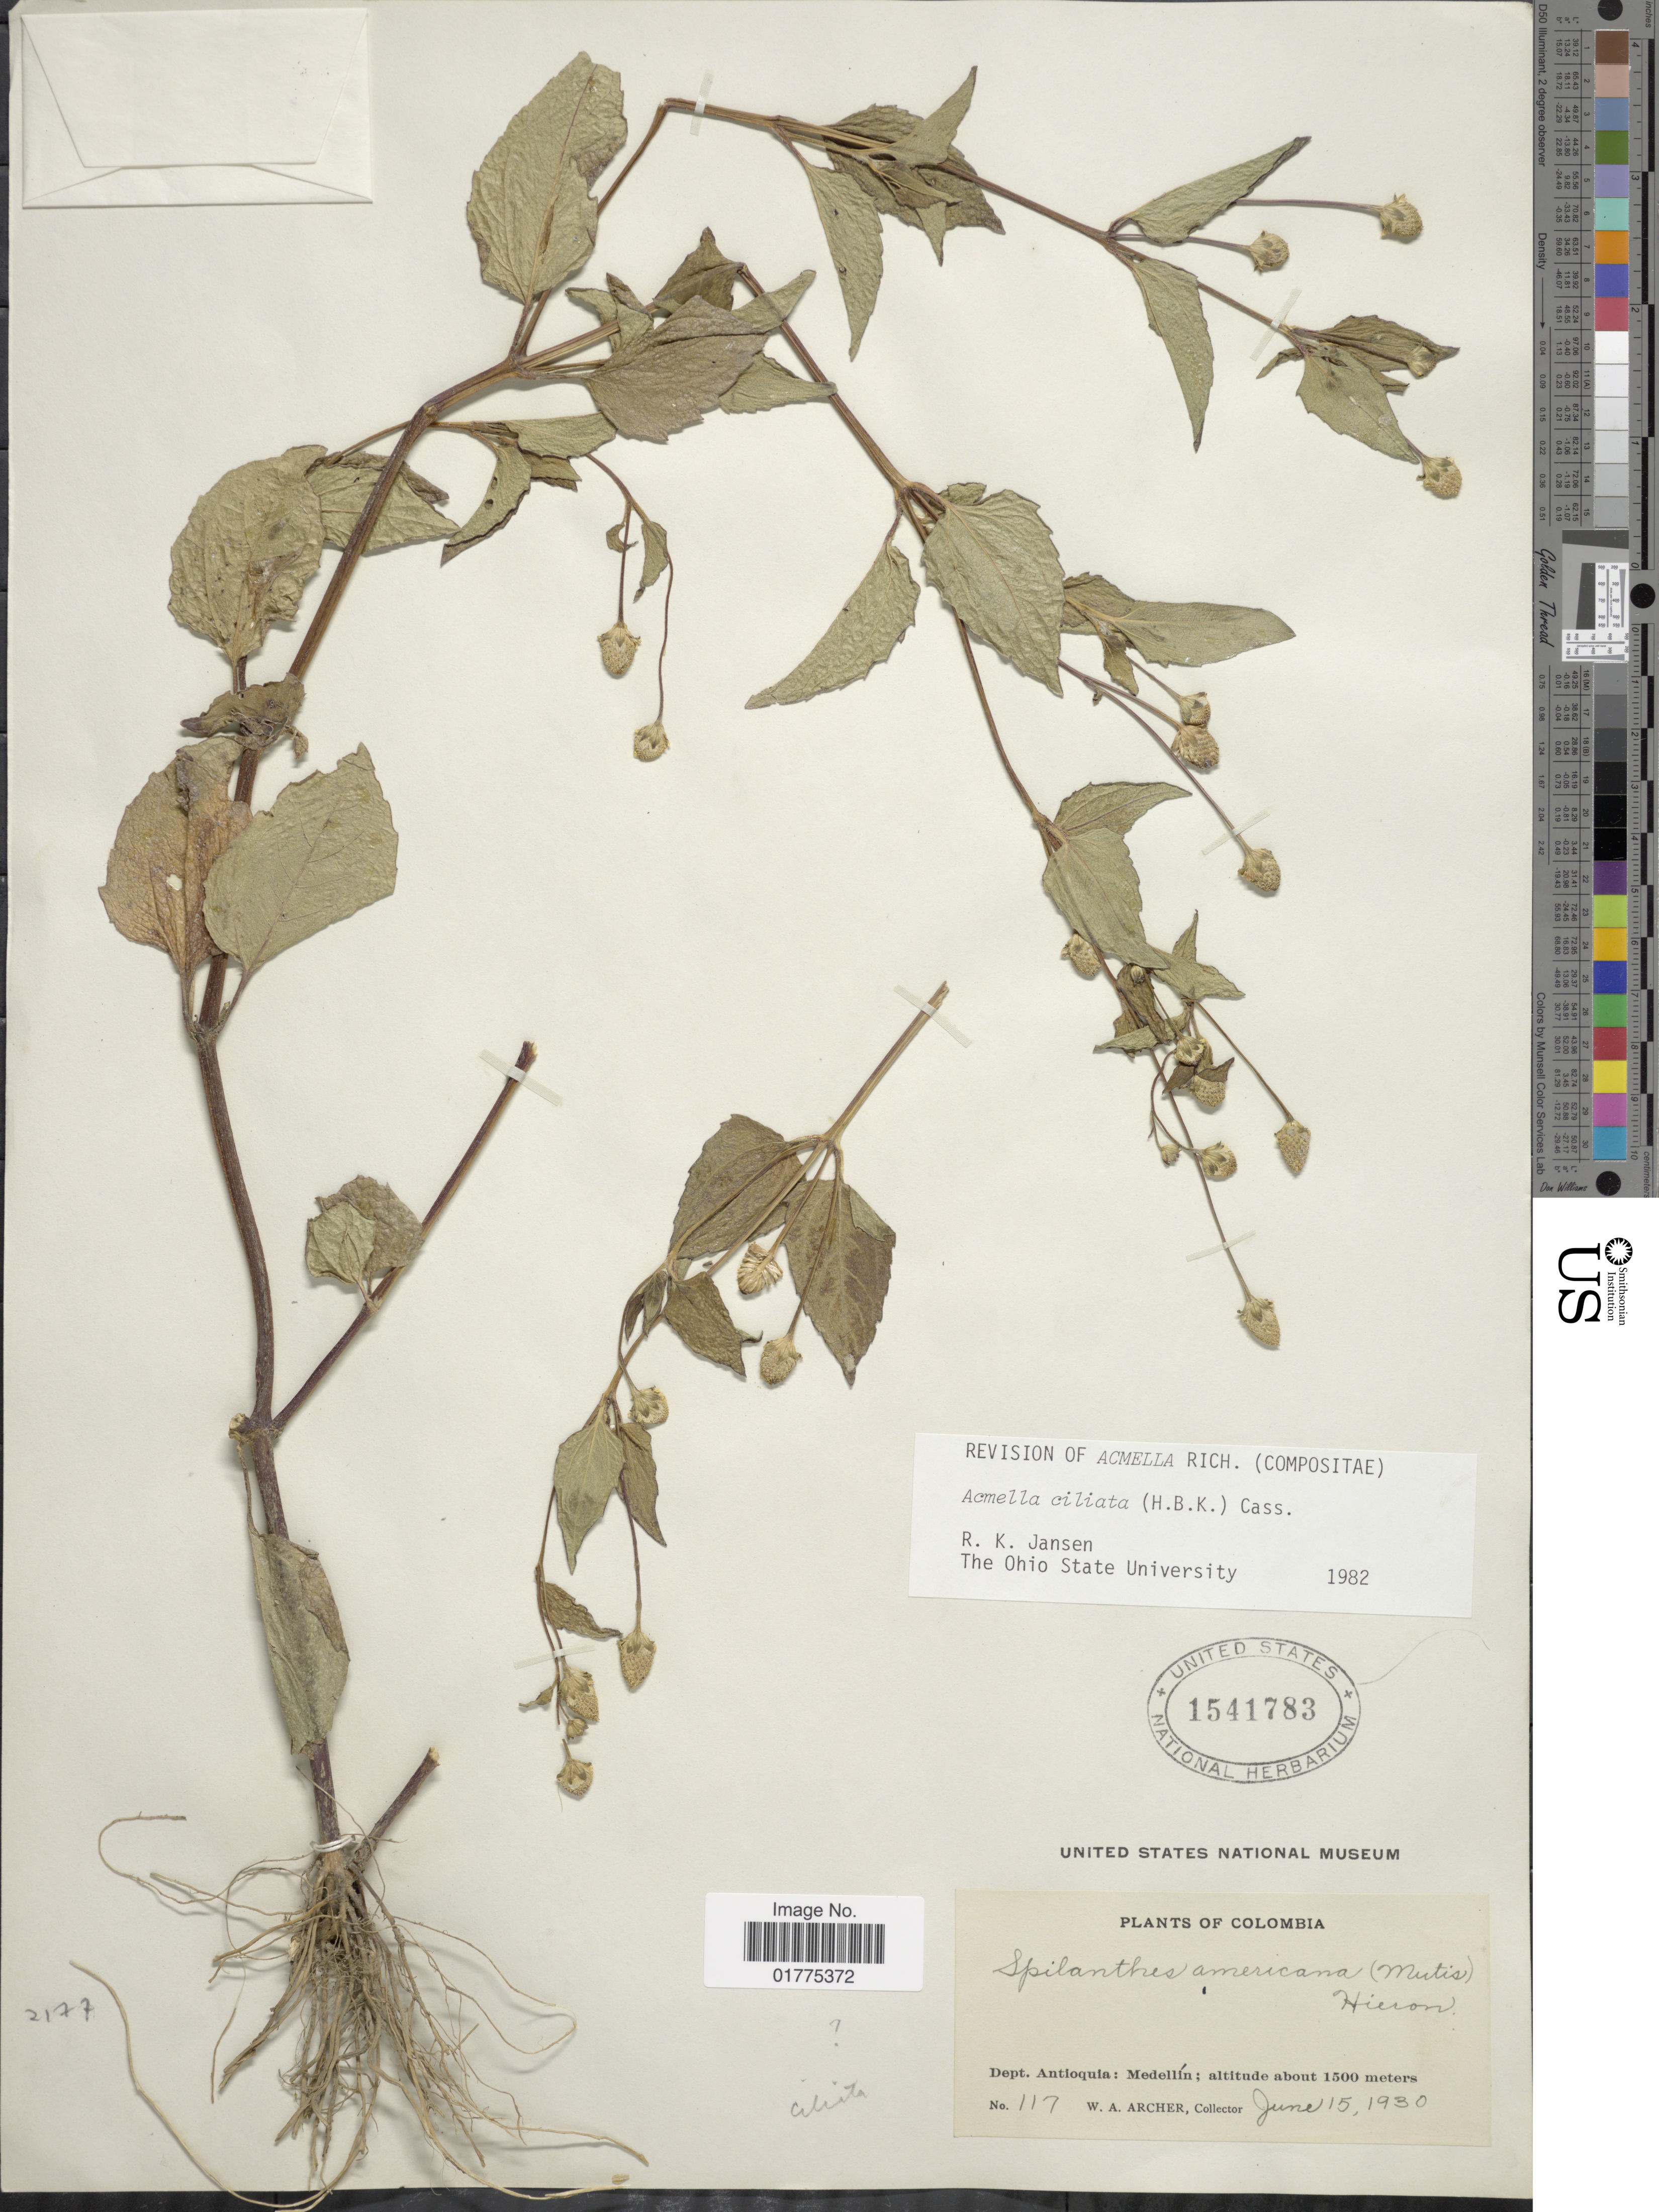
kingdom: Plantae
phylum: Tracheophyta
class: Magnoliopsida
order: Asterales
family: Asteraceae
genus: Acmella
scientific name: Acmella ciliata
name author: (Kunth) Cass.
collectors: W. A. Archer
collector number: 117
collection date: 1930-06-15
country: Colombia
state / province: Antioquia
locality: Dept. Antioquia: Medellin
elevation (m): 1500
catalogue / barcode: US 1541783